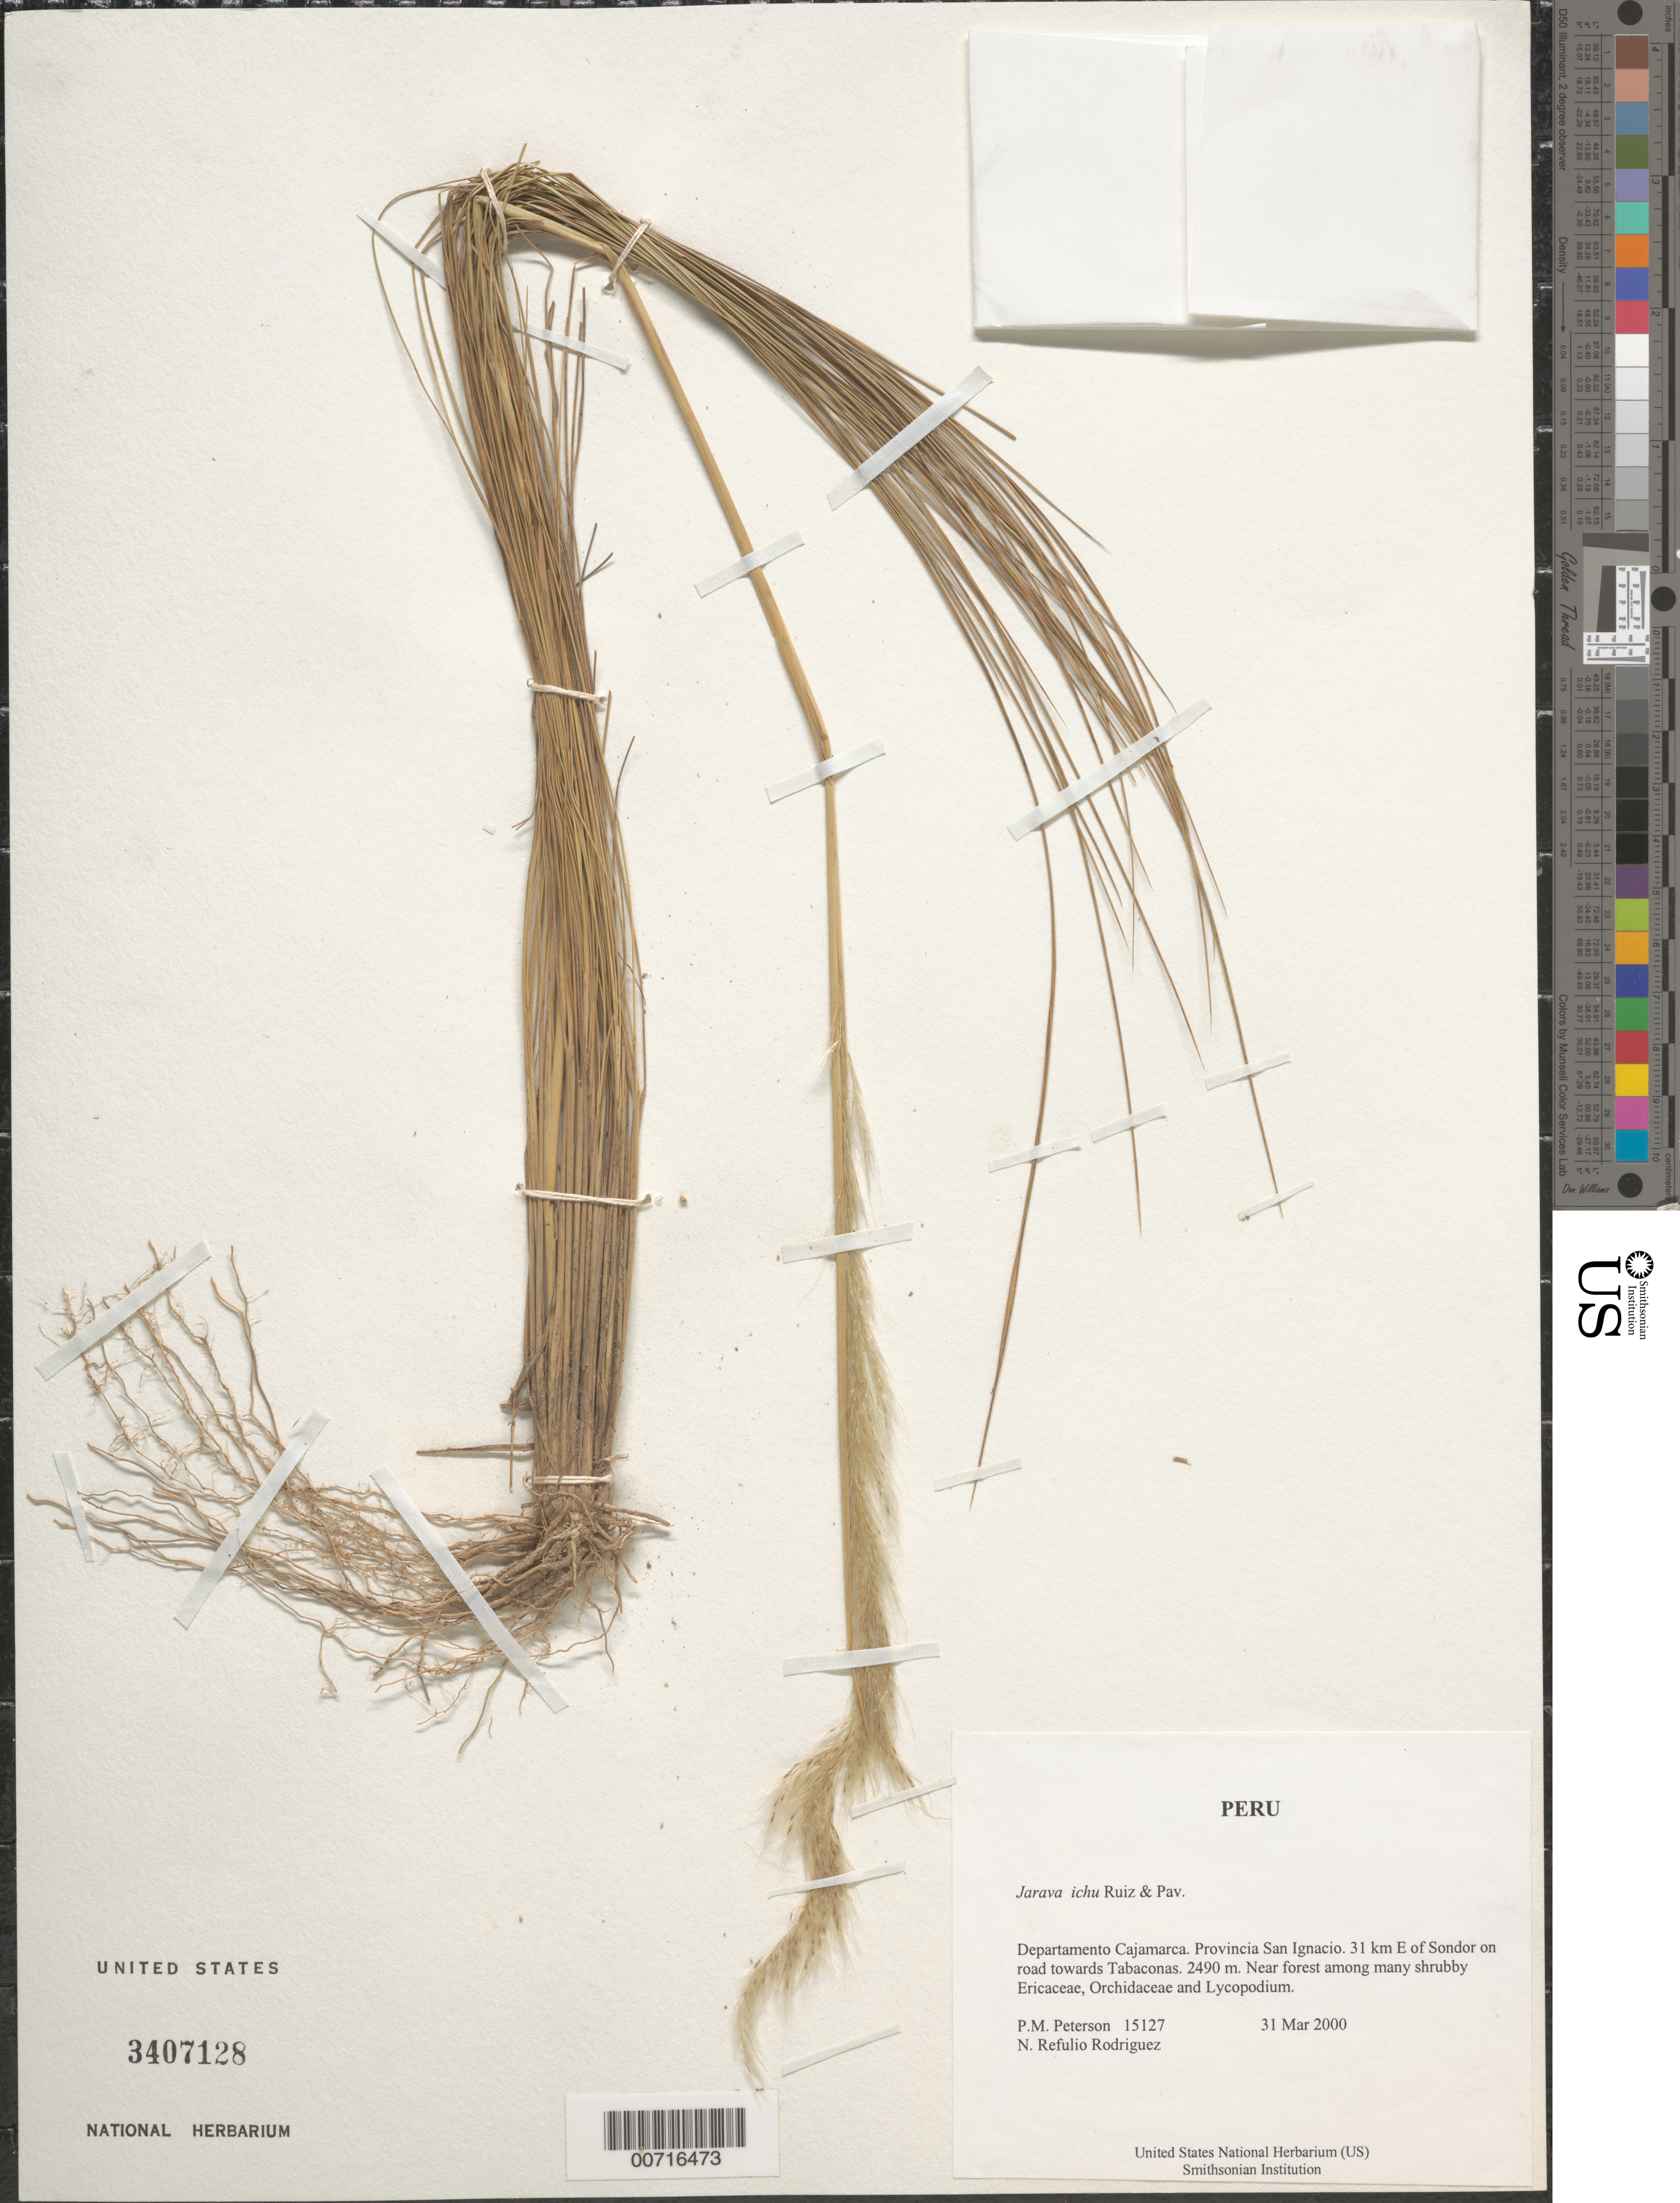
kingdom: Plantae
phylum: Tracheophyta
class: Liliopsida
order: Poales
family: Poaceae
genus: Jarava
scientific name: Jarava ichu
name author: Ruiz & Pav.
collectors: P. M. Peterson & N. Refulio-Rodríguez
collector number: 15127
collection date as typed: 31 Mar 2000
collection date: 2000-03-31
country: Peru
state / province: Cajamarca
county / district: San Ignacio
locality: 31 km E of Sondor on road towards Tabaconas.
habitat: Near forest among many shruby Ericaceae, Orchidaceae and Lycopodium.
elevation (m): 2490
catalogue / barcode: US 3407128